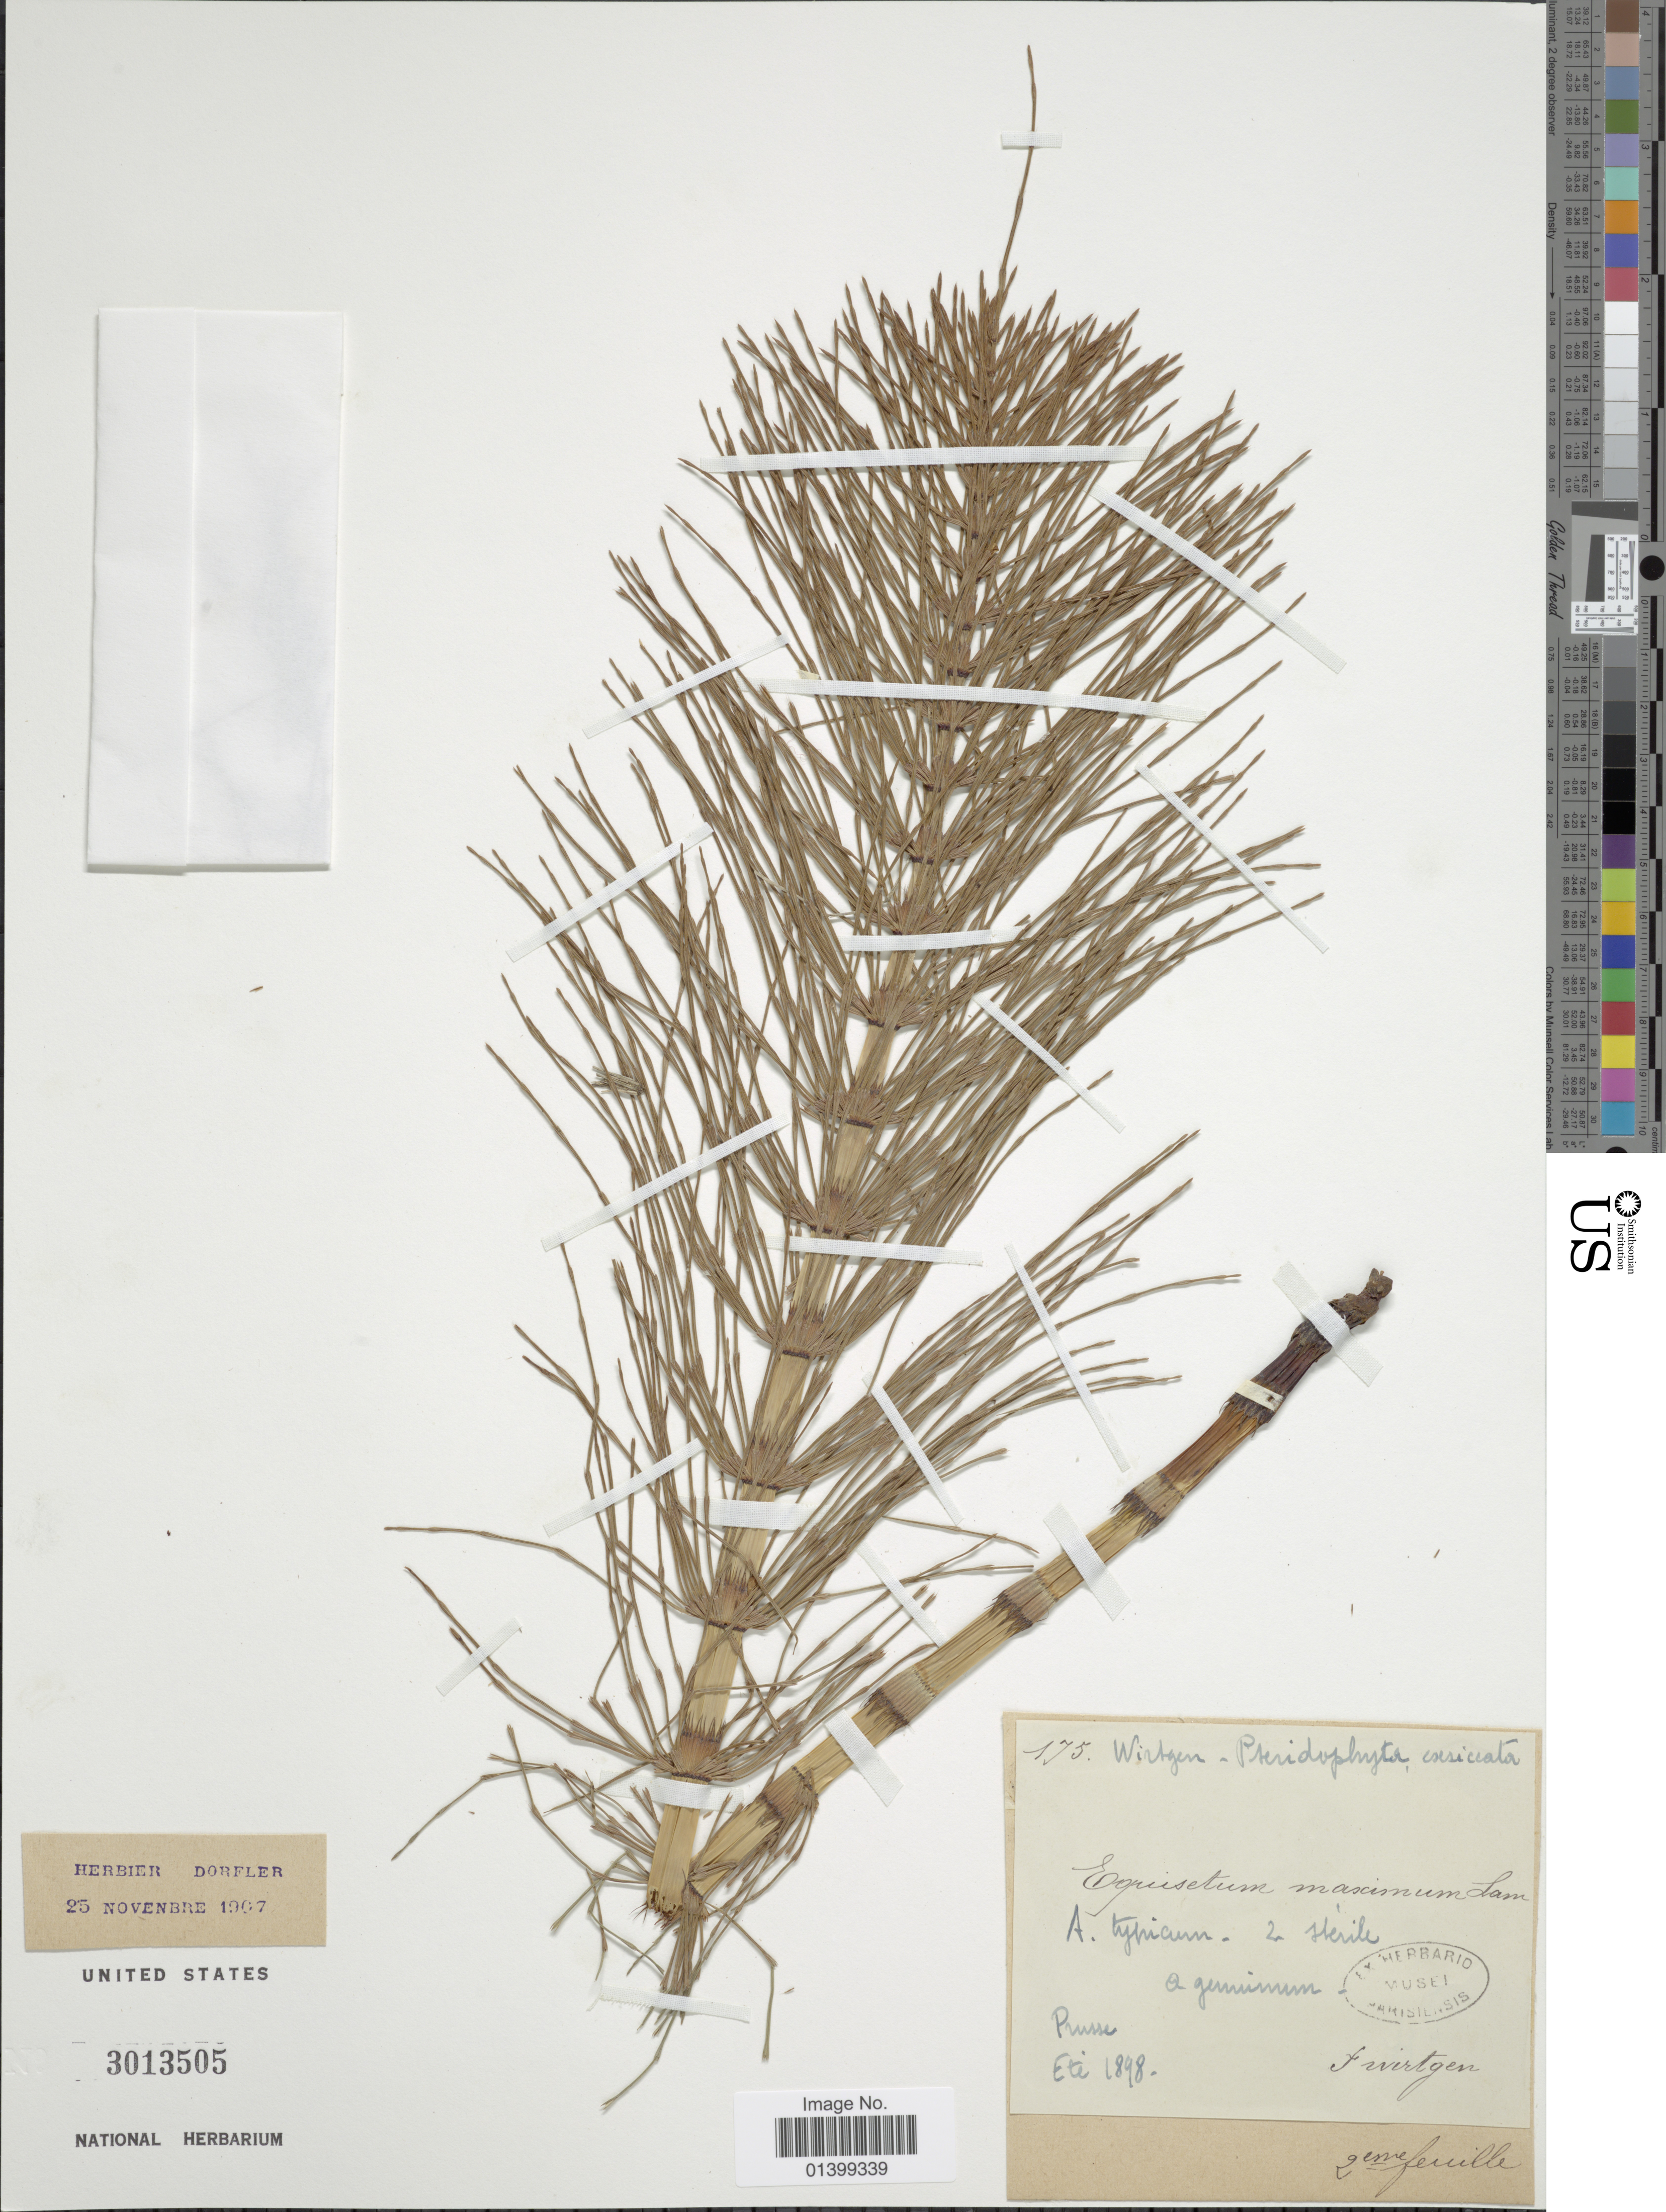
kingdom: Plantae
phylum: Tracheophyta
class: Polypodiopsida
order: Equisetales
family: Equisetaceae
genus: Equisetum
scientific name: Equisetum telmateia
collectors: F. Wirtgen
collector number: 175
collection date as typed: Eté 1898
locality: Prusse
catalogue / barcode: US 3013505